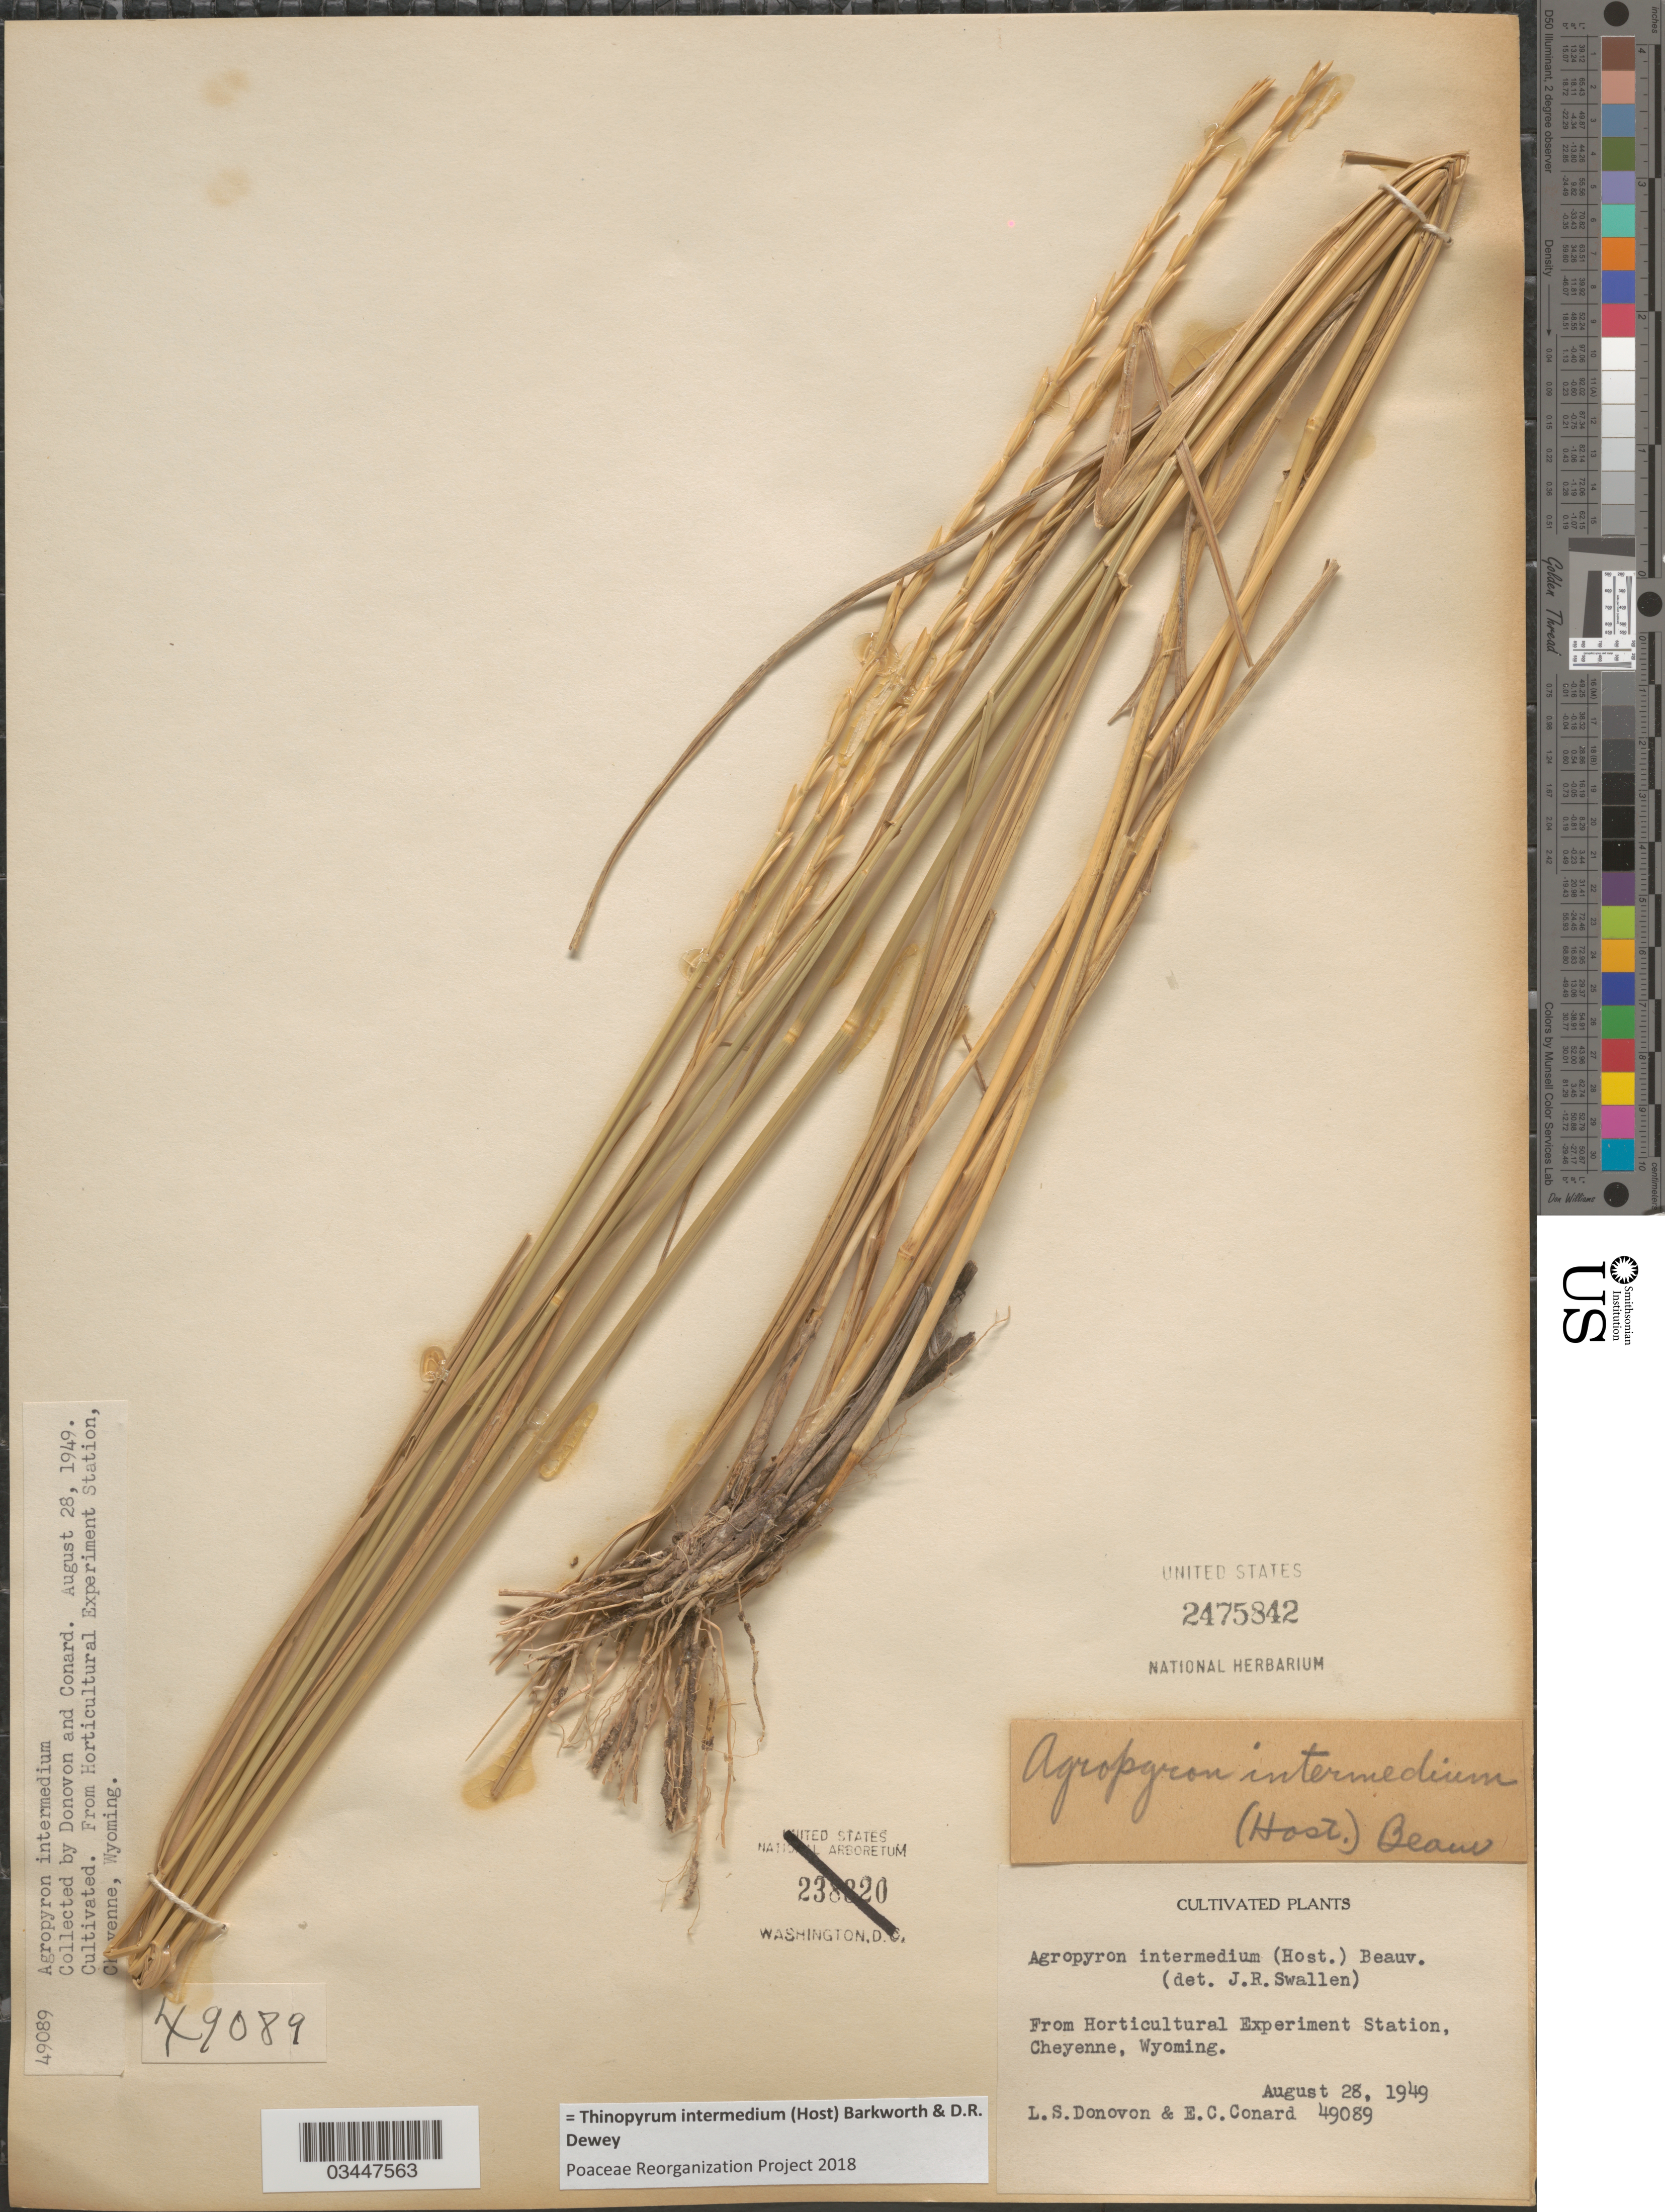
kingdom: Plantae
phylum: Tracheophyta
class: Liliopsida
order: Poales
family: Poaceae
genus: Thinopyrum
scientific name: Thinopyrum intermedium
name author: (Host) Barkworth & Dewey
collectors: L. Donovon & E. Conard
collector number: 49089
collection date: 1949-08-28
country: United States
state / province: Wyoming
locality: From Horticultural Experiment Station, Cheyenne.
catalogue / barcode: US 2475842